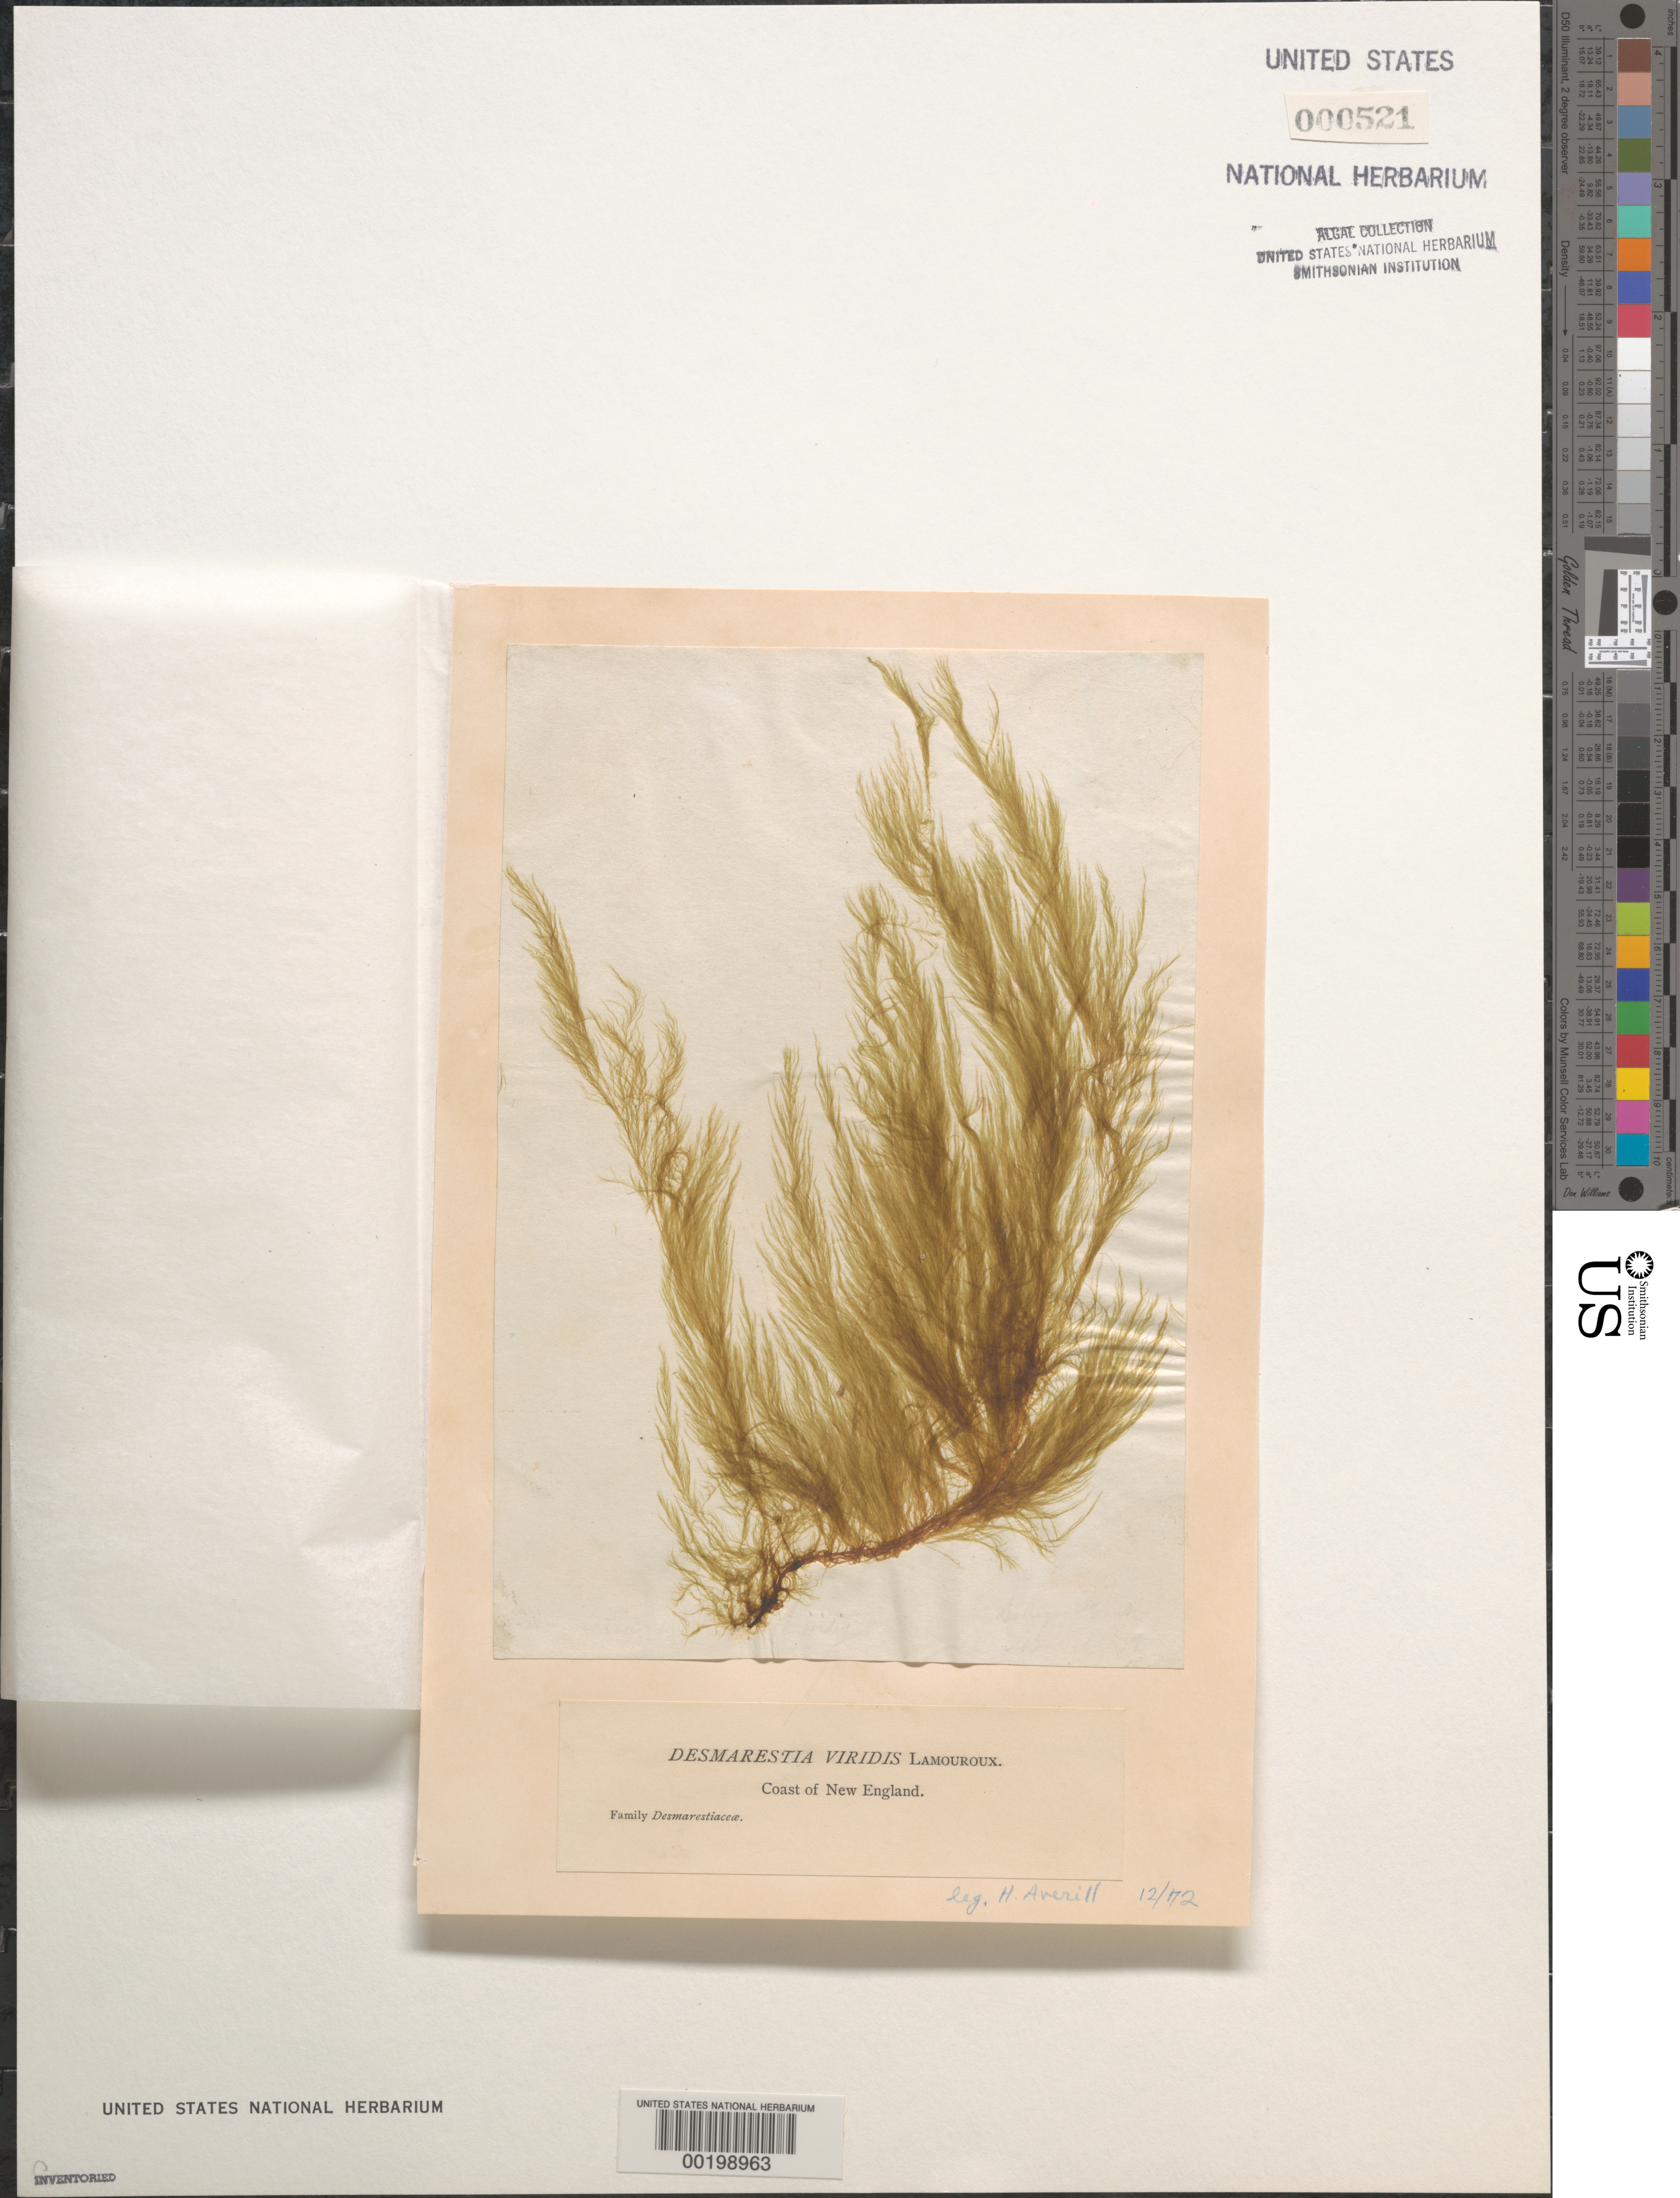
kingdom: Chromista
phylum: Ochrophyta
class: Phaeophyceae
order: Desmarestiales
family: Desmarestiaceae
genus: Desmarestia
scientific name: Desmarestia viridis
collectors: H. Averill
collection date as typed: Dec 1872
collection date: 1872-12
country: United States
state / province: New England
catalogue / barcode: US 521